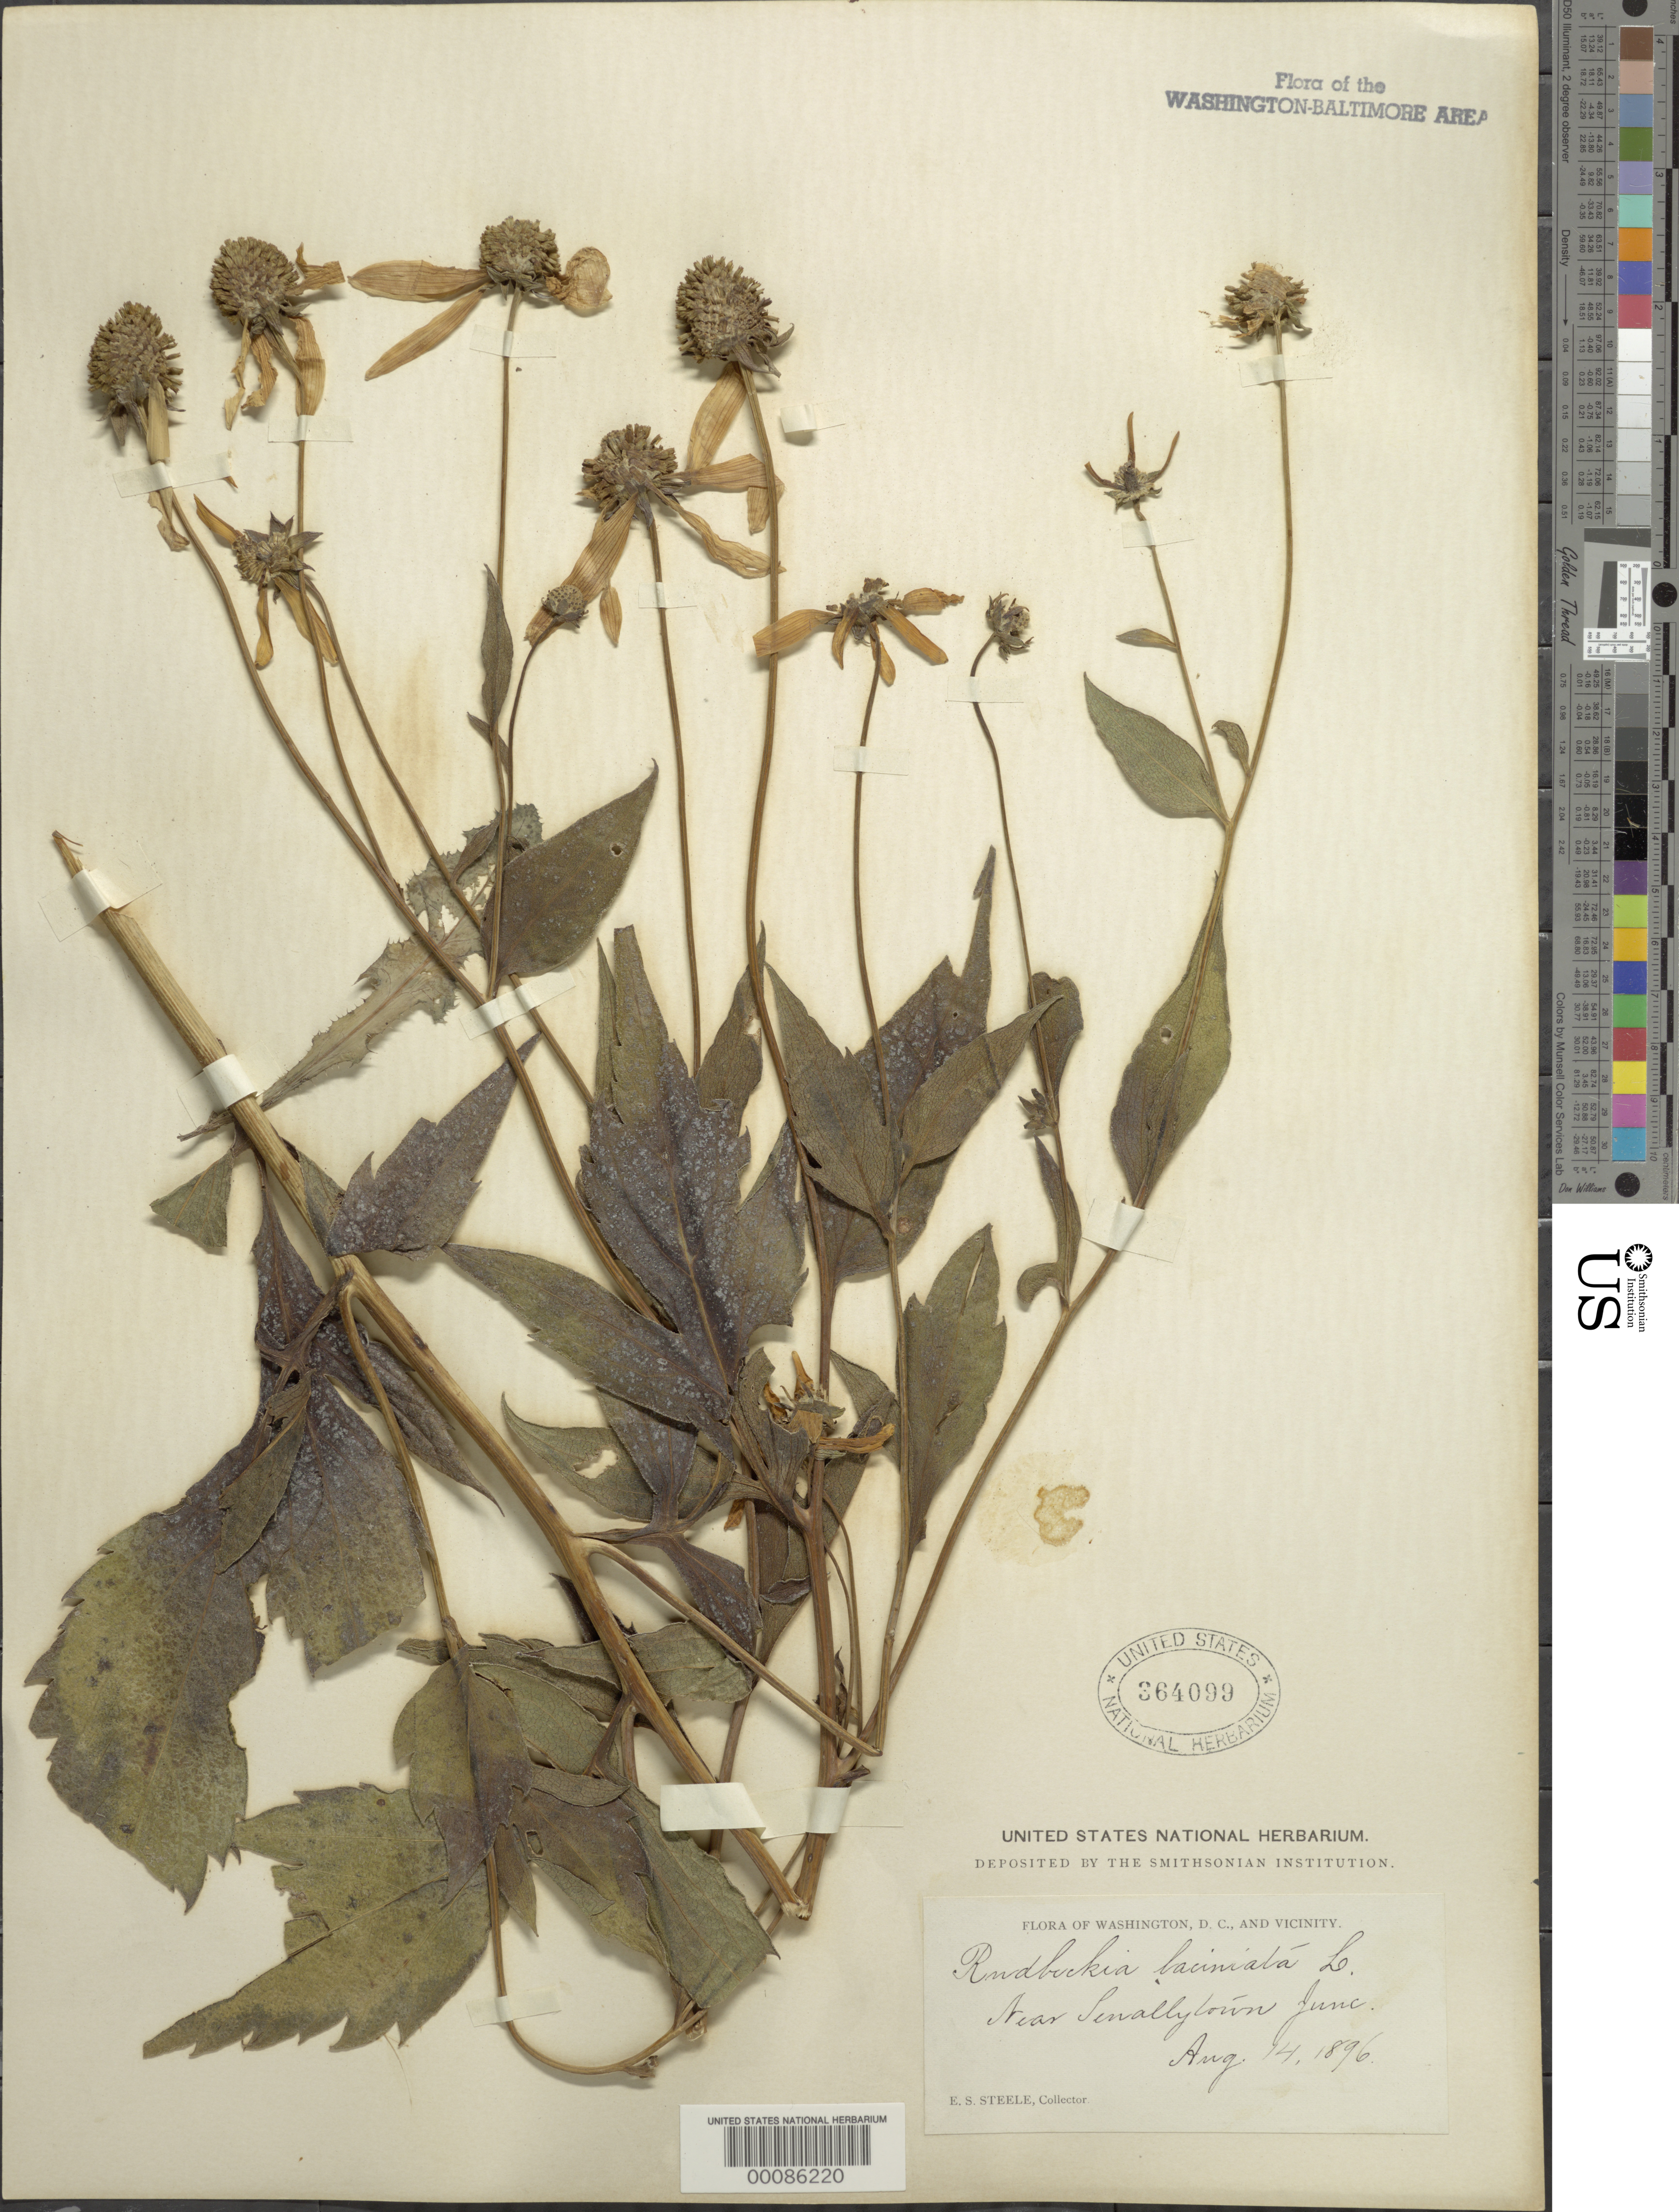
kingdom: Plantae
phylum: Tracheophyta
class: Magnoliopsida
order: Asterales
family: Asteraceae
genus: Rudbeckia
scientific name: Rudbeckia laciniata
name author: L.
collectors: E. Steele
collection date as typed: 14 Aug 1896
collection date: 1896-08-14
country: United States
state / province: District of Columbia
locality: Near Tenelytown junction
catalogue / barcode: US 364099